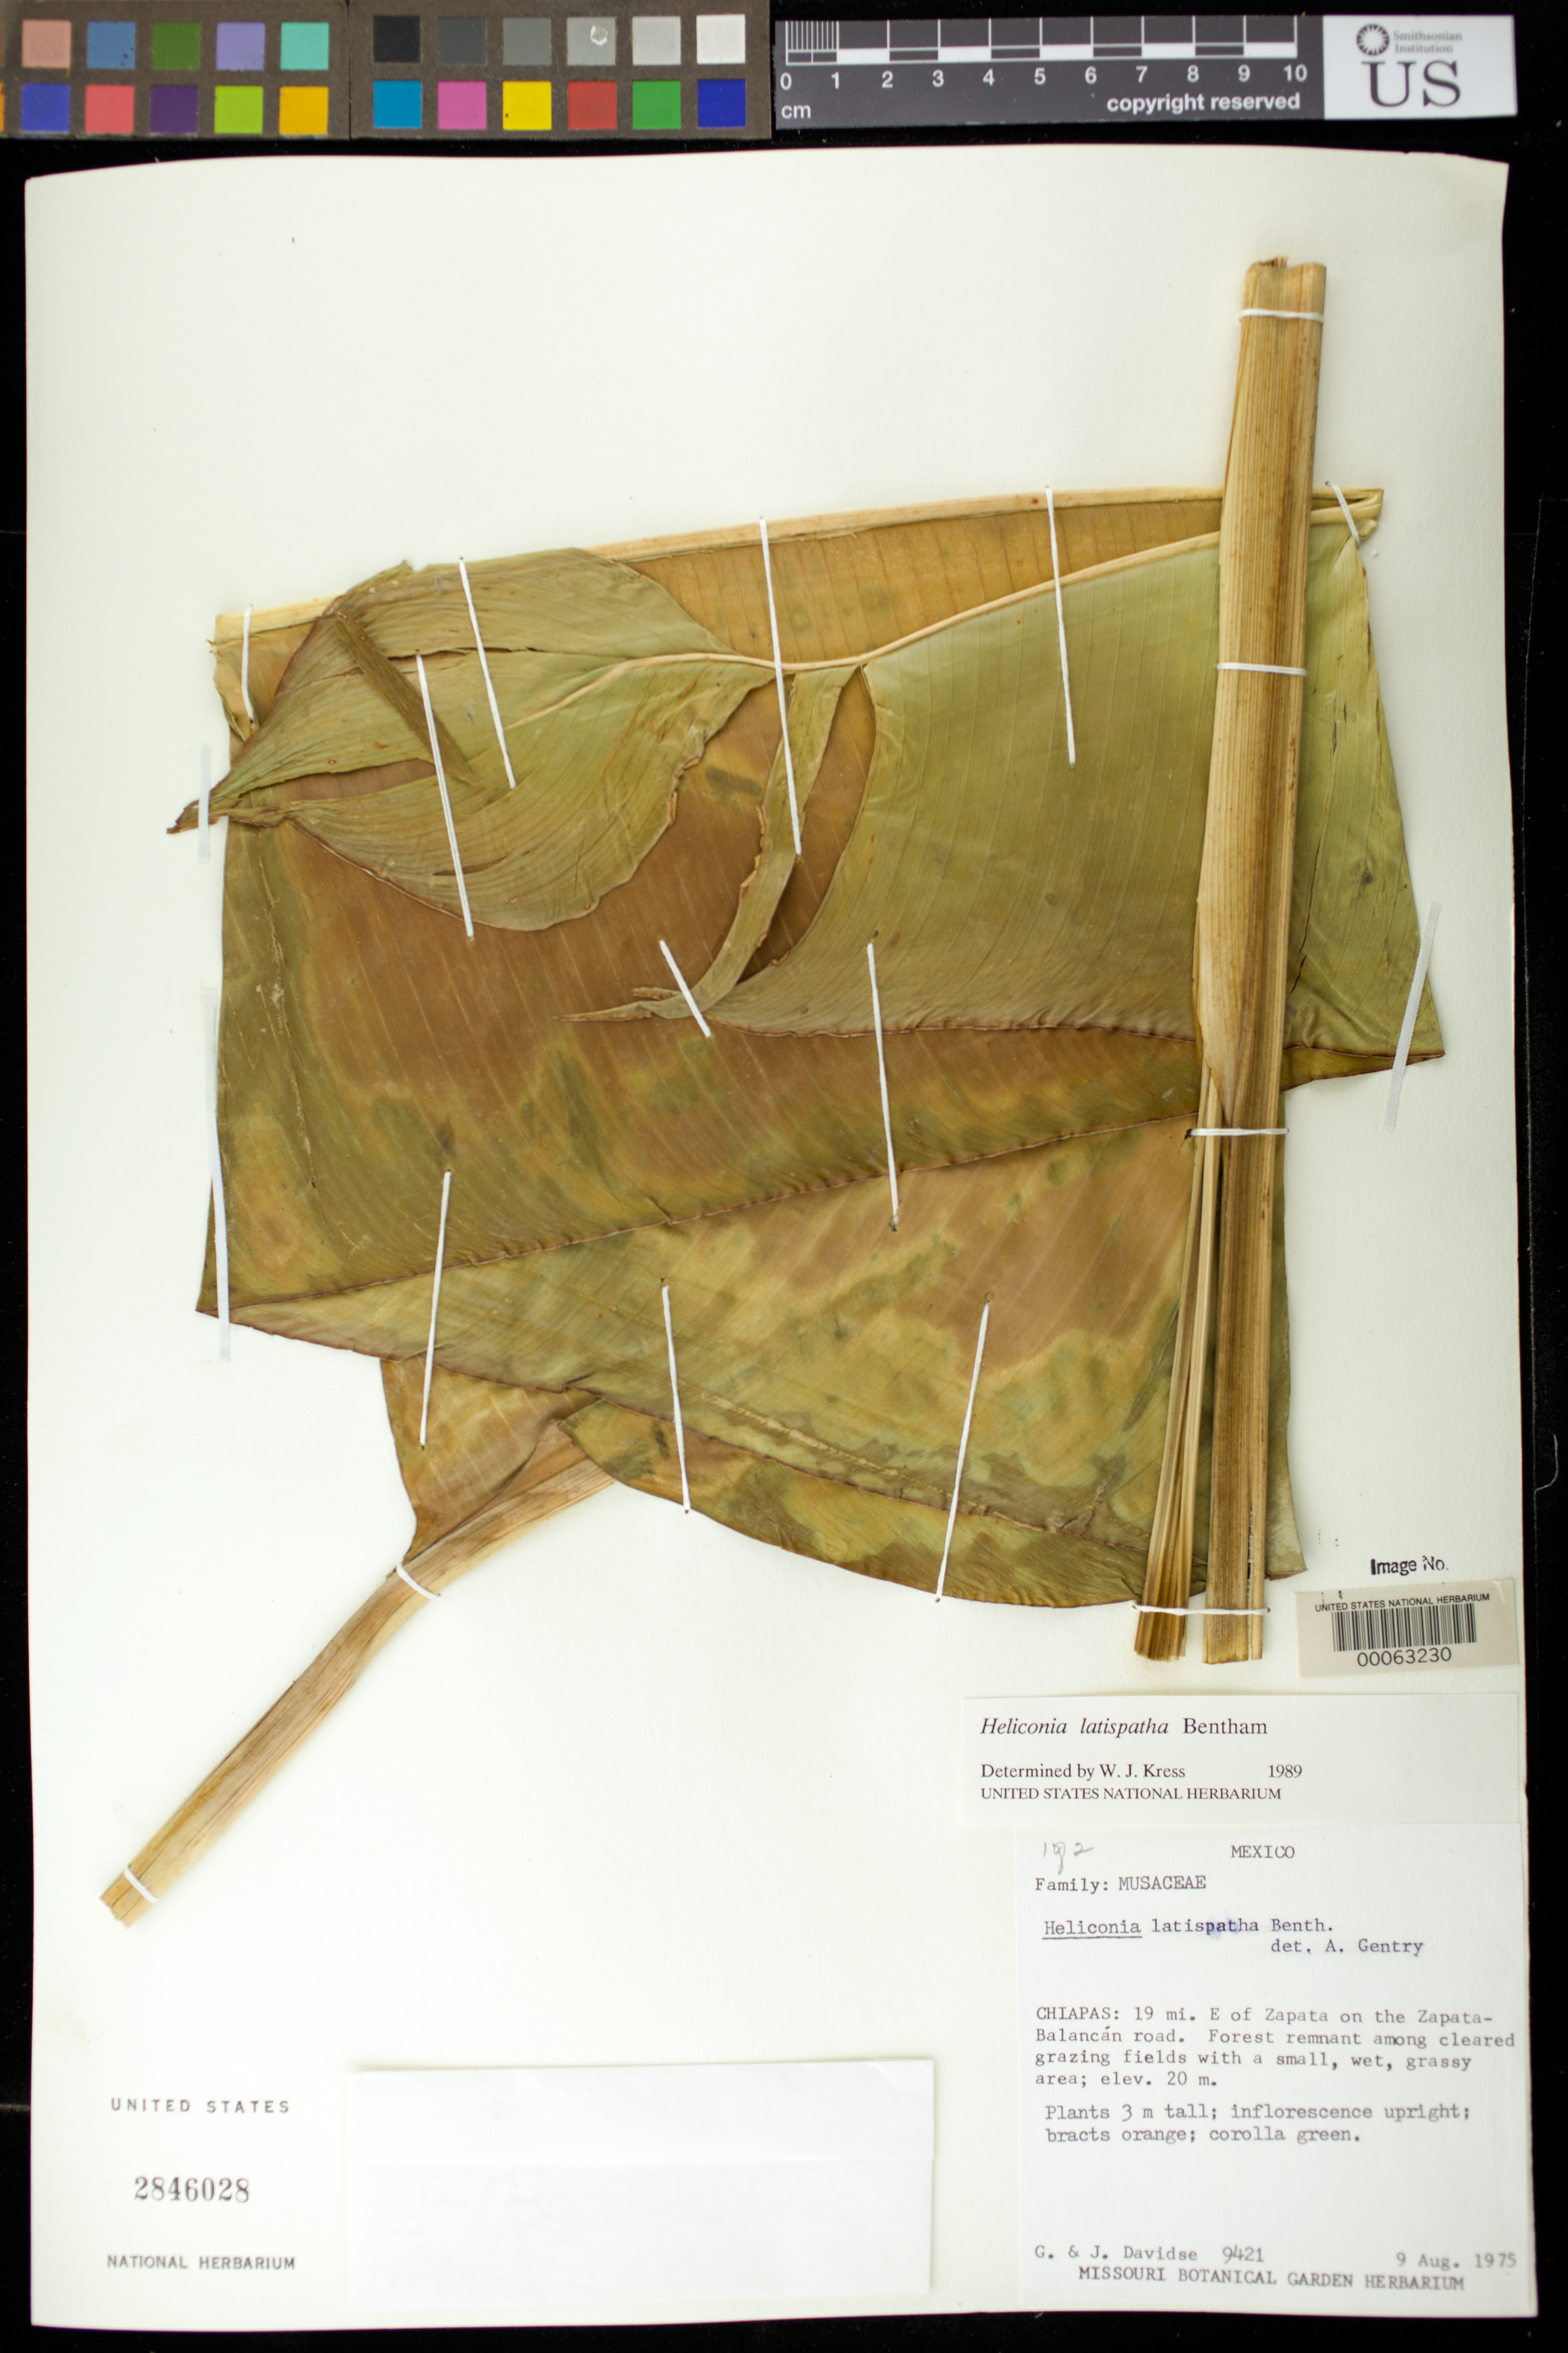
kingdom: Plantae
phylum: Tracheophyta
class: Liliopsida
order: Zingiberales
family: Heliconiaceae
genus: Heliconia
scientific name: Heliconia latispatha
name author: Benth.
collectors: G. Davidse & J. Davidse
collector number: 9421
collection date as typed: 09 Aug 1975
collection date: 1975-08-09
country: Mexico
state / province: Chiapas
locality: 19 mi E of Zapata on the Zapata - Balancan road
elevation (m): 20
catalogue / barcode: US 2846028